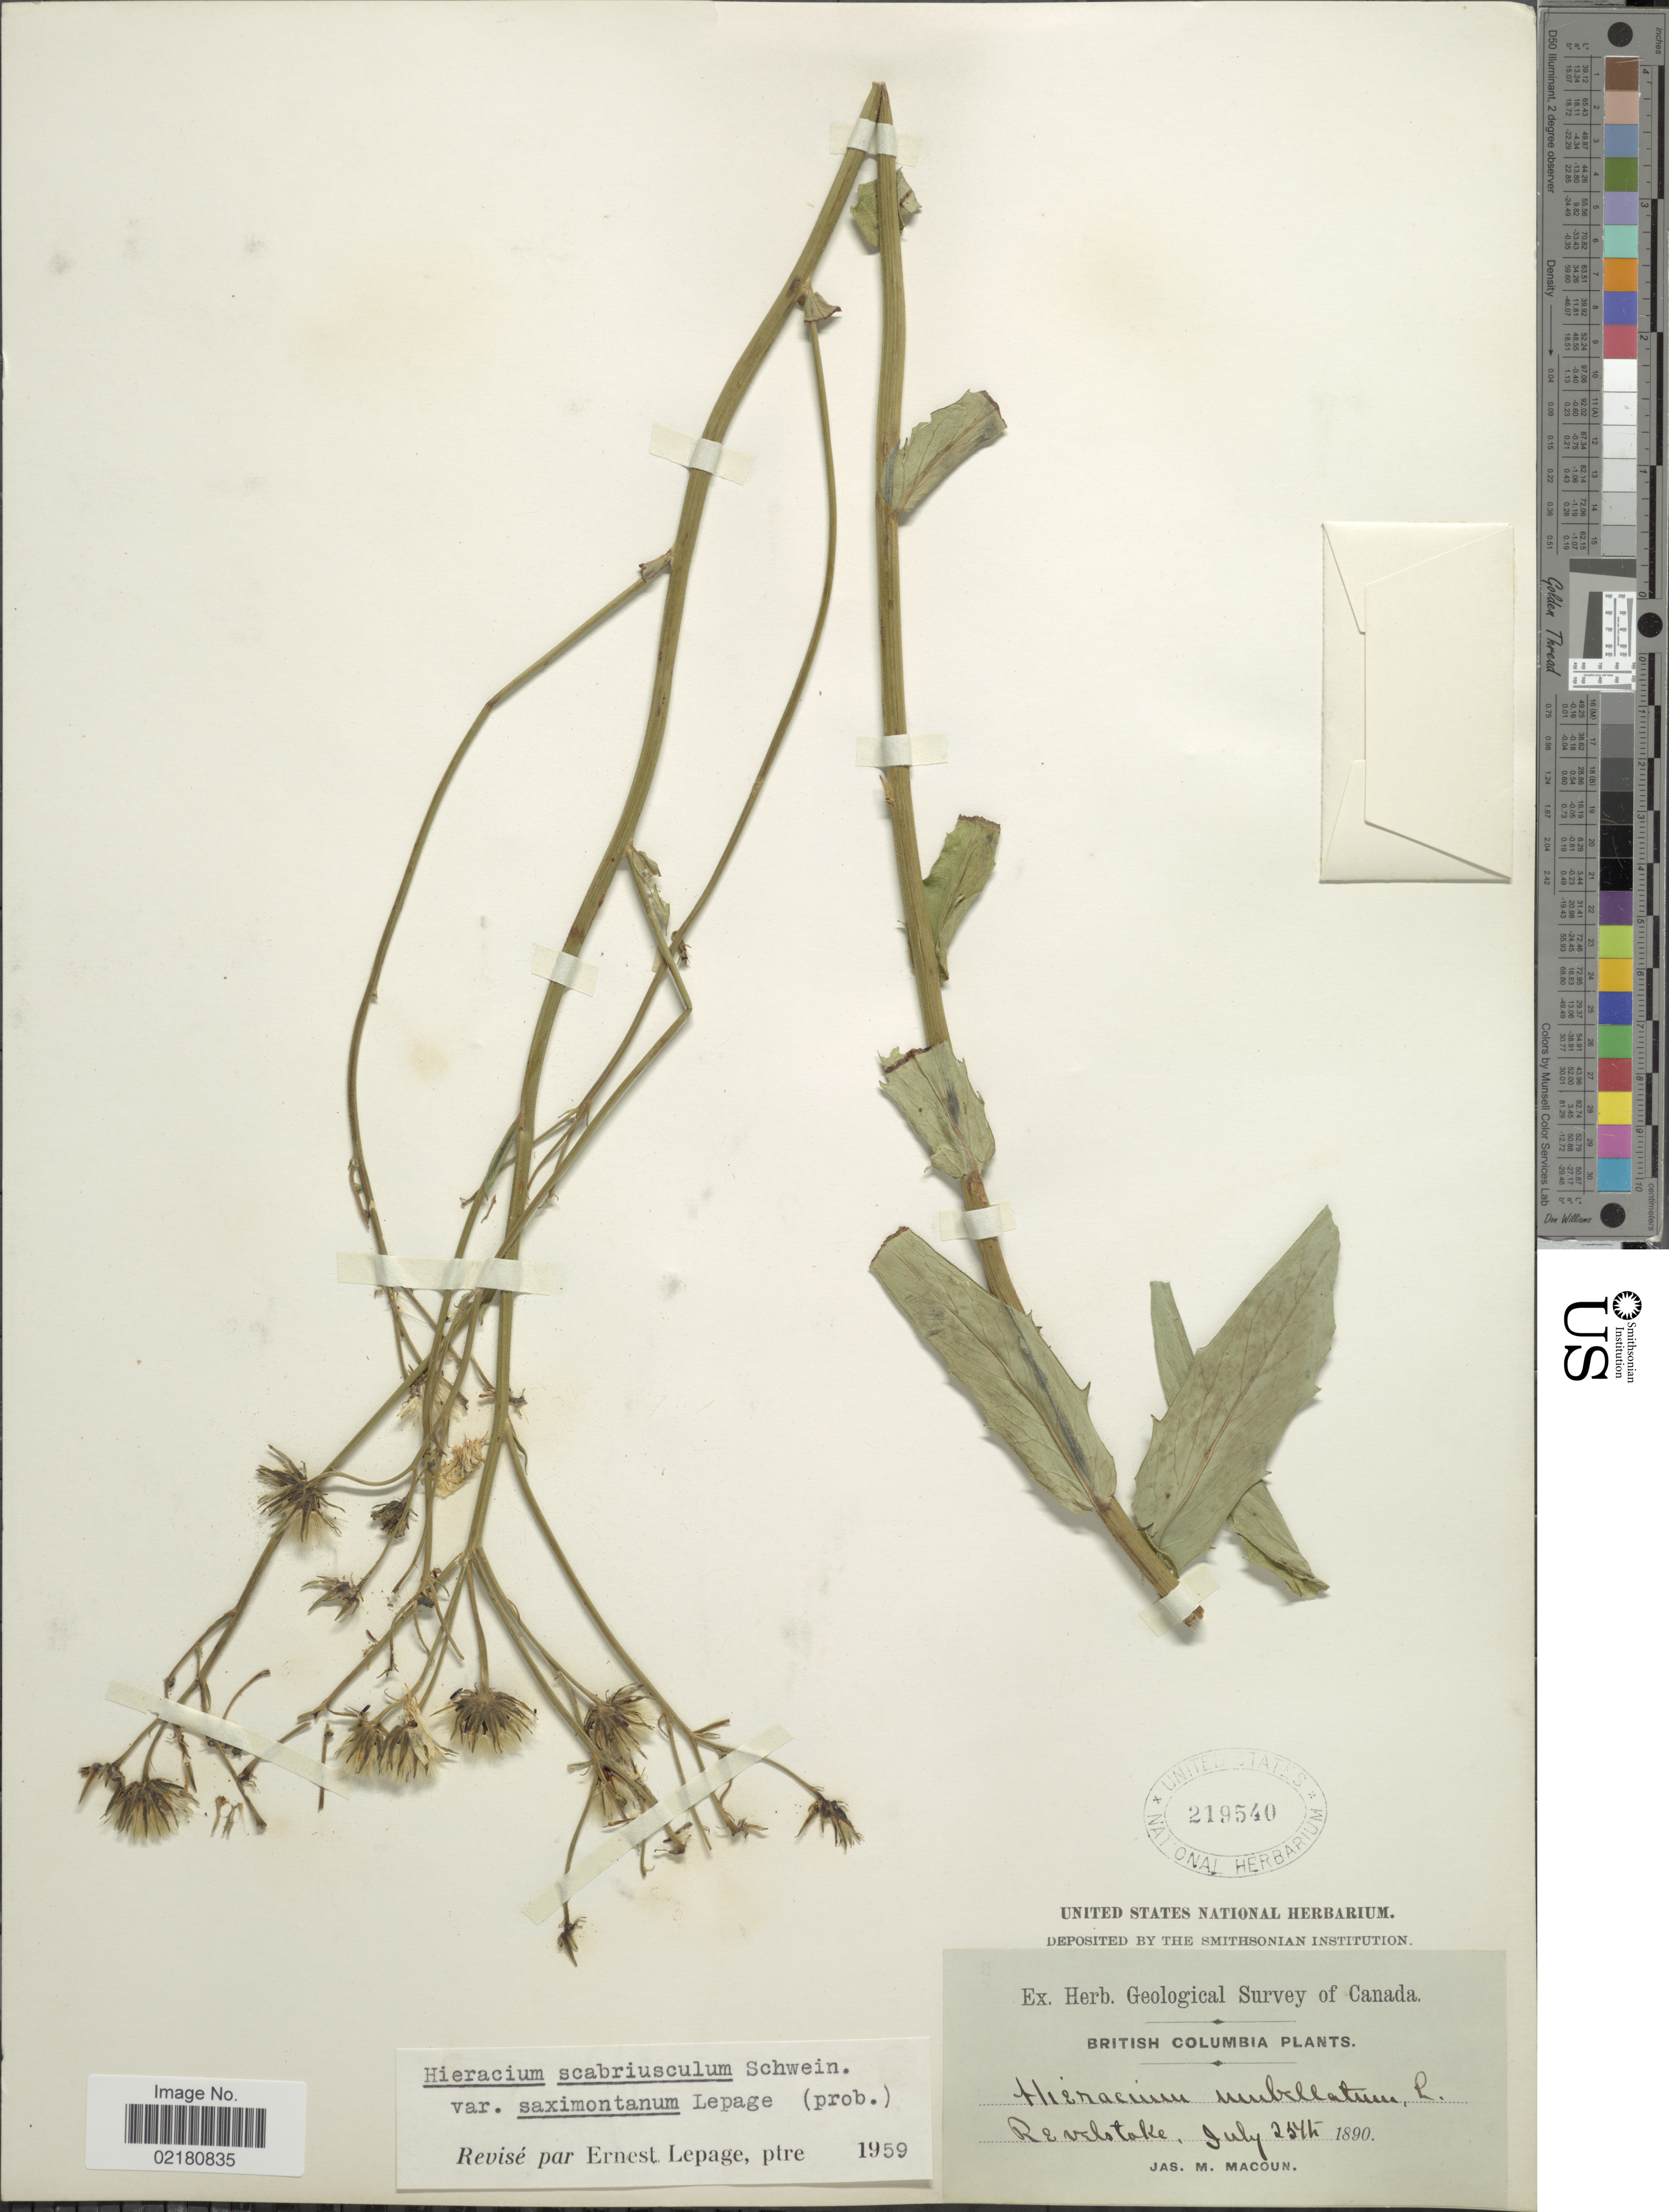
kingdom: Plantae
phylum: Tracheophyta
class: Magnoliopsida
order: Asterales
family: Asteraceae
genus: Hieracium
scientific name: Hieracium umbellatum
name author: L.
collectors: J. M. Macoun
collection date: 1890-07-25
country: Canada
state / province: British Columbia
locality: Revelstoke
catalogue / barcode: US 219540